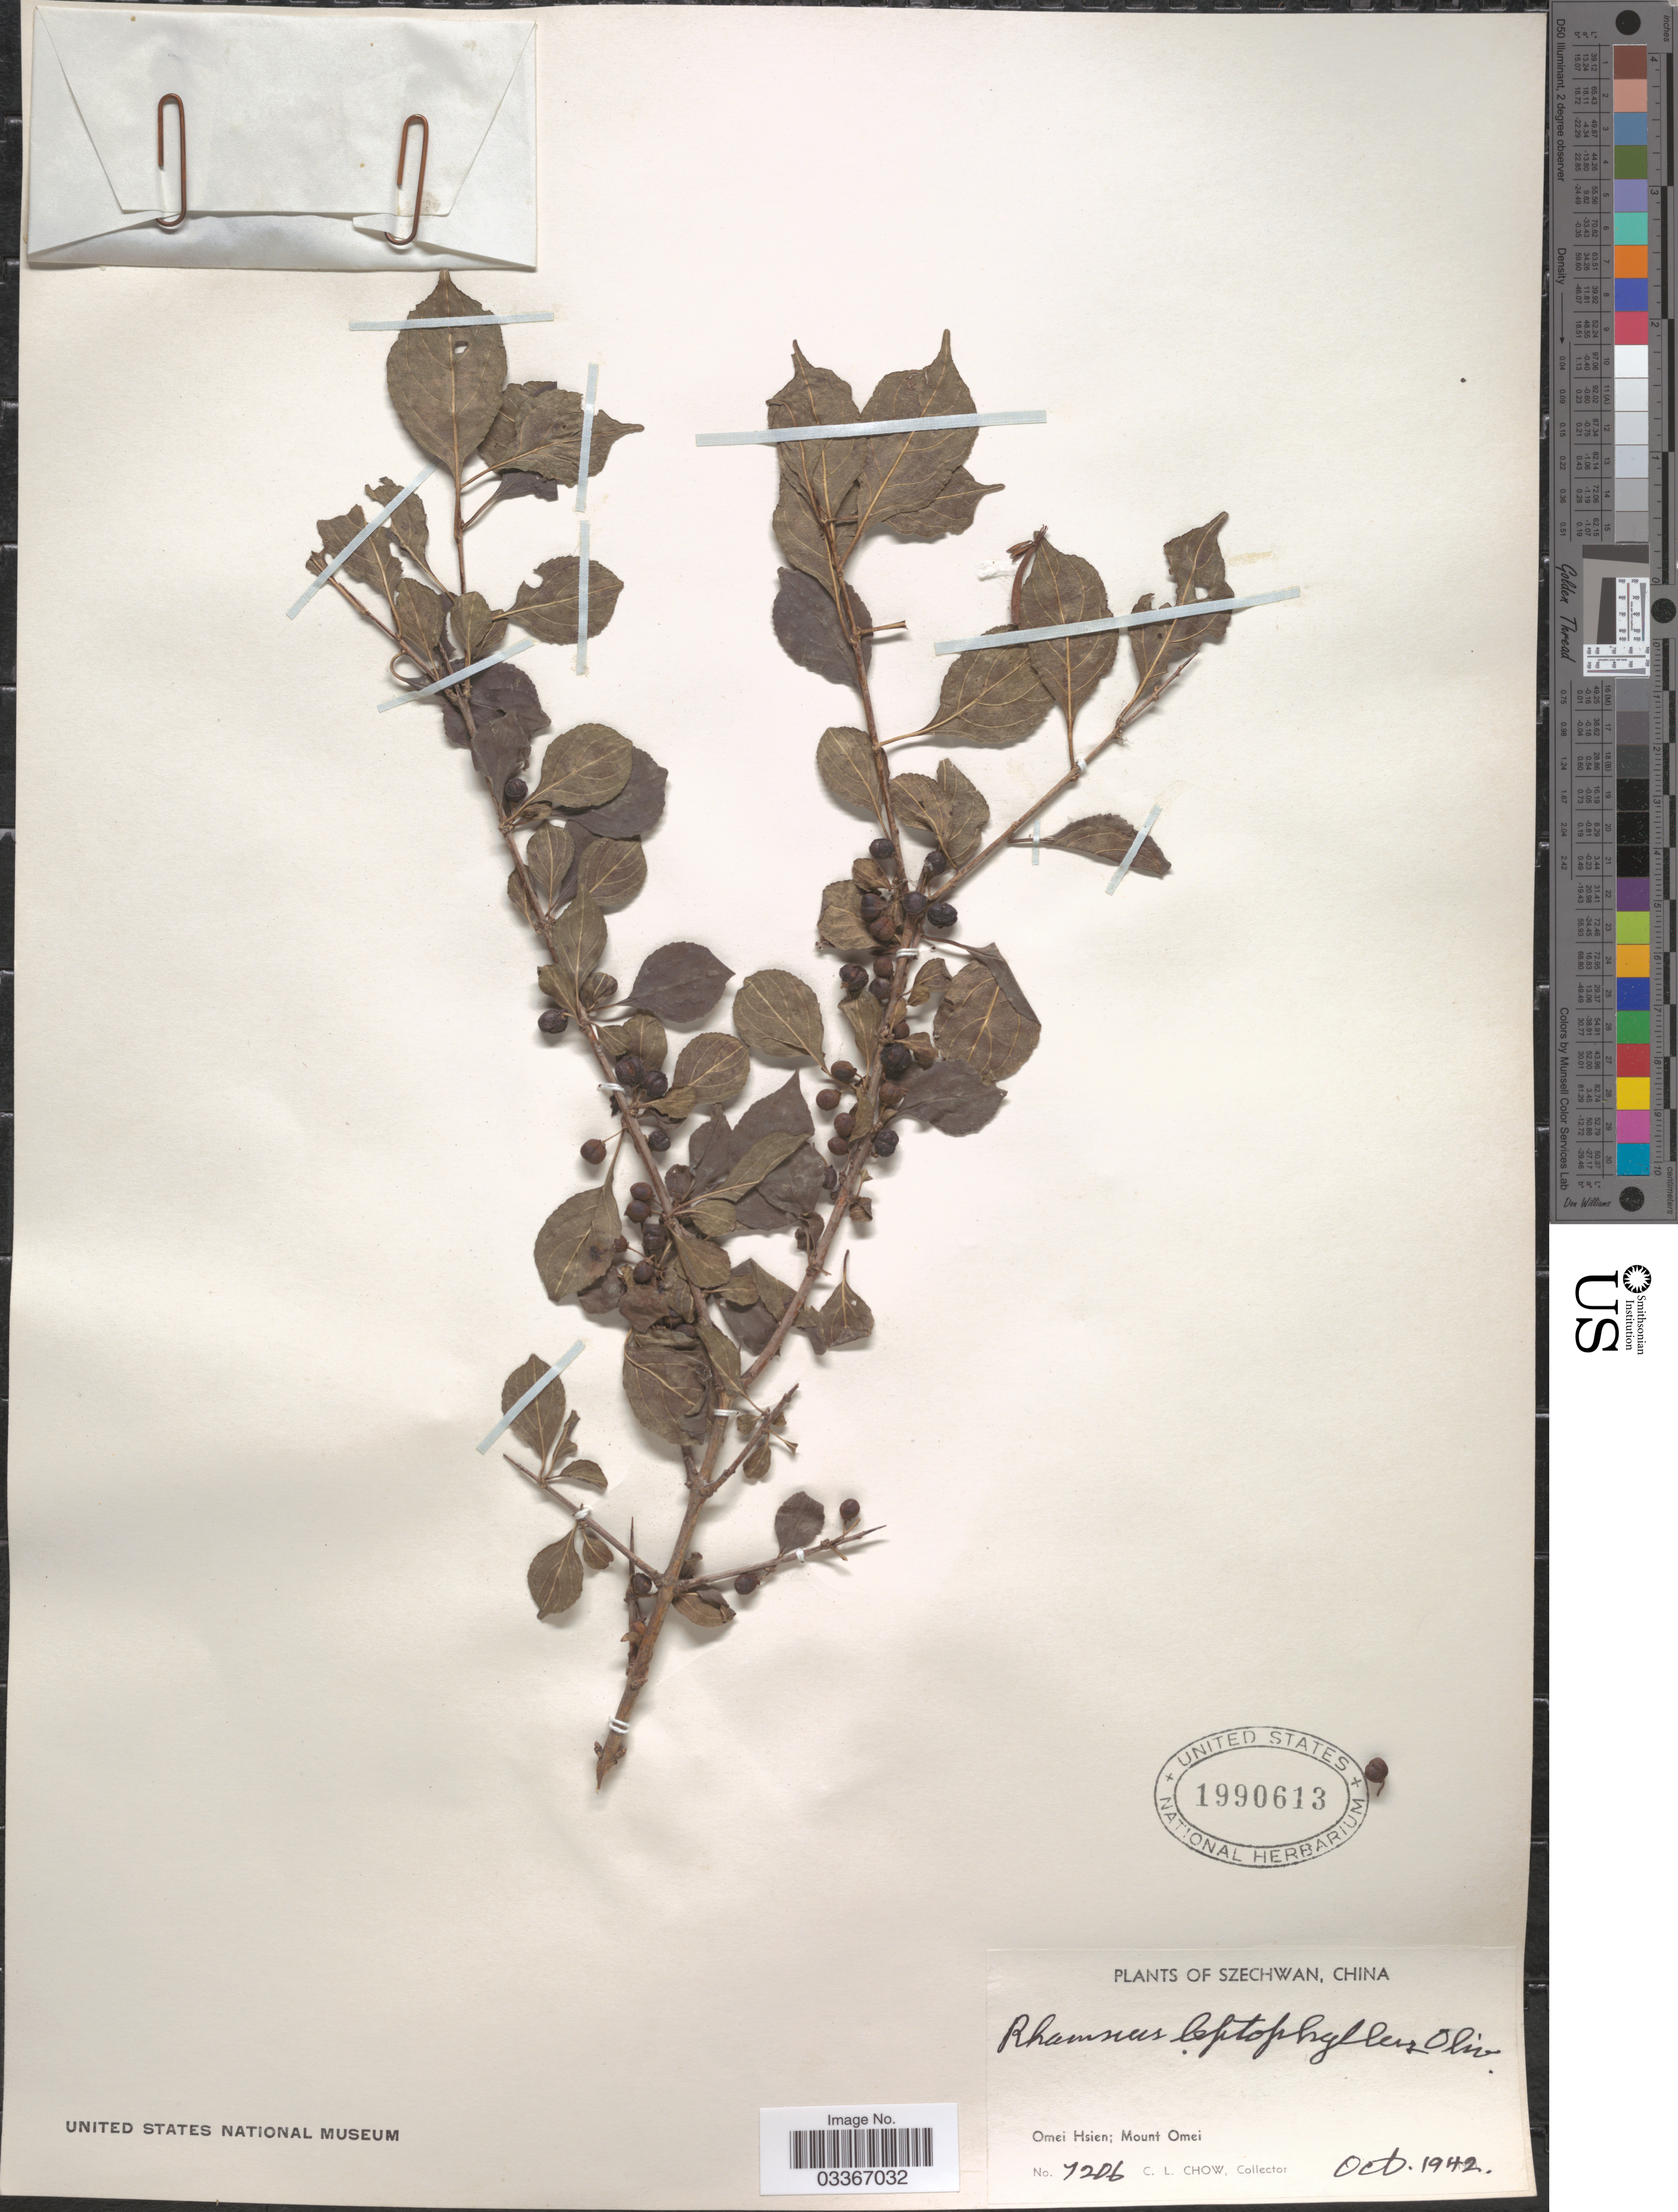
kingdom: Plantae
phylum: Tracheophyta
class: Magnoliopsida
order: Rosales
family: Rhamnaceae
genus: Rhamnus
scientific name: Rhamnus leptophylla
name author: C.K. Schneid.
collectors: C. Chow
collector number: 7206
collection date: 1942-10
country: China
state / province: Sichuan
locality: Szechwan. Omei Hsien; Mount Omei.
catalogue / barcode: US 1990613